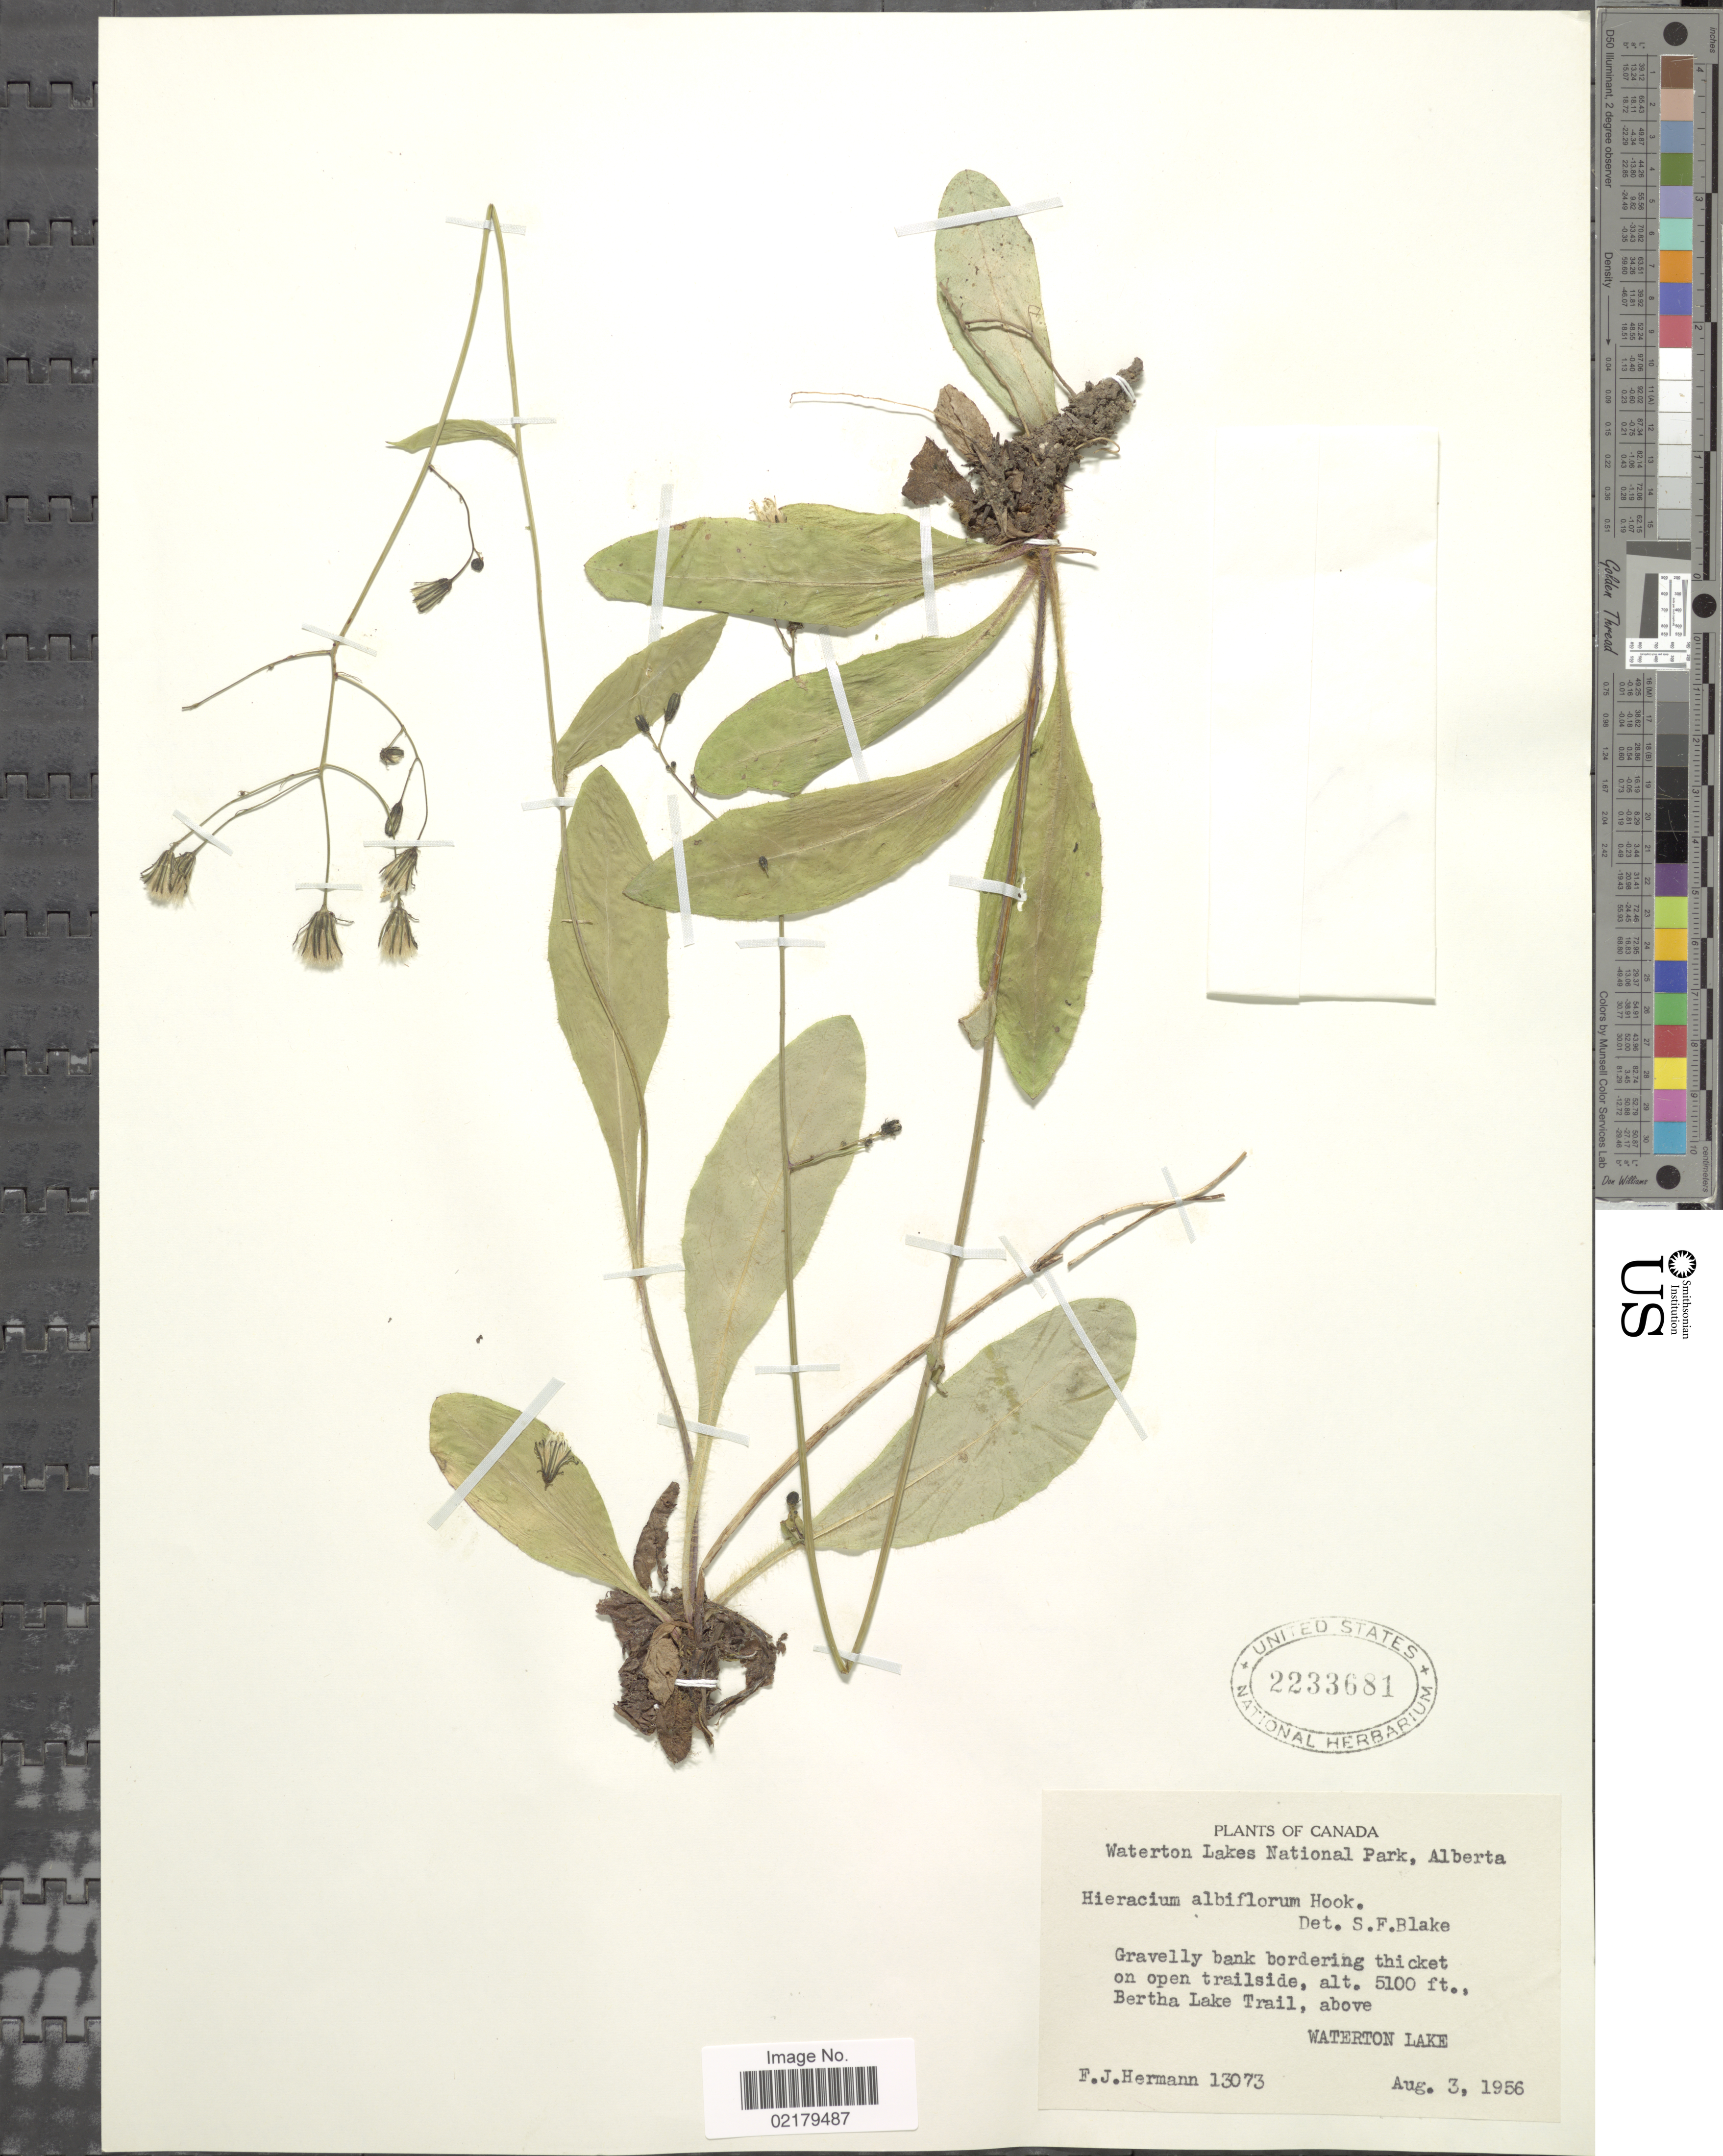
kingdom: Plantae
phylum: Tracheophyta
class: Magnoliopsida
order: Asterales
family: Asteraceae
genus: Hieracium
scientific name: Hieracium albiflorum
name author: Hook.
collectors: F. J. Hermann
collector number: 13073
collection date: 1956-08-03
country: Canada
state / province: Alberta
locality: Waterton Lakes National Park, Gravelly bank bordering thicket on open trailside, Bertha Lake Trail, above Waterton Lake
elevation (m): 1554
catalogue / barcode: US 2233681